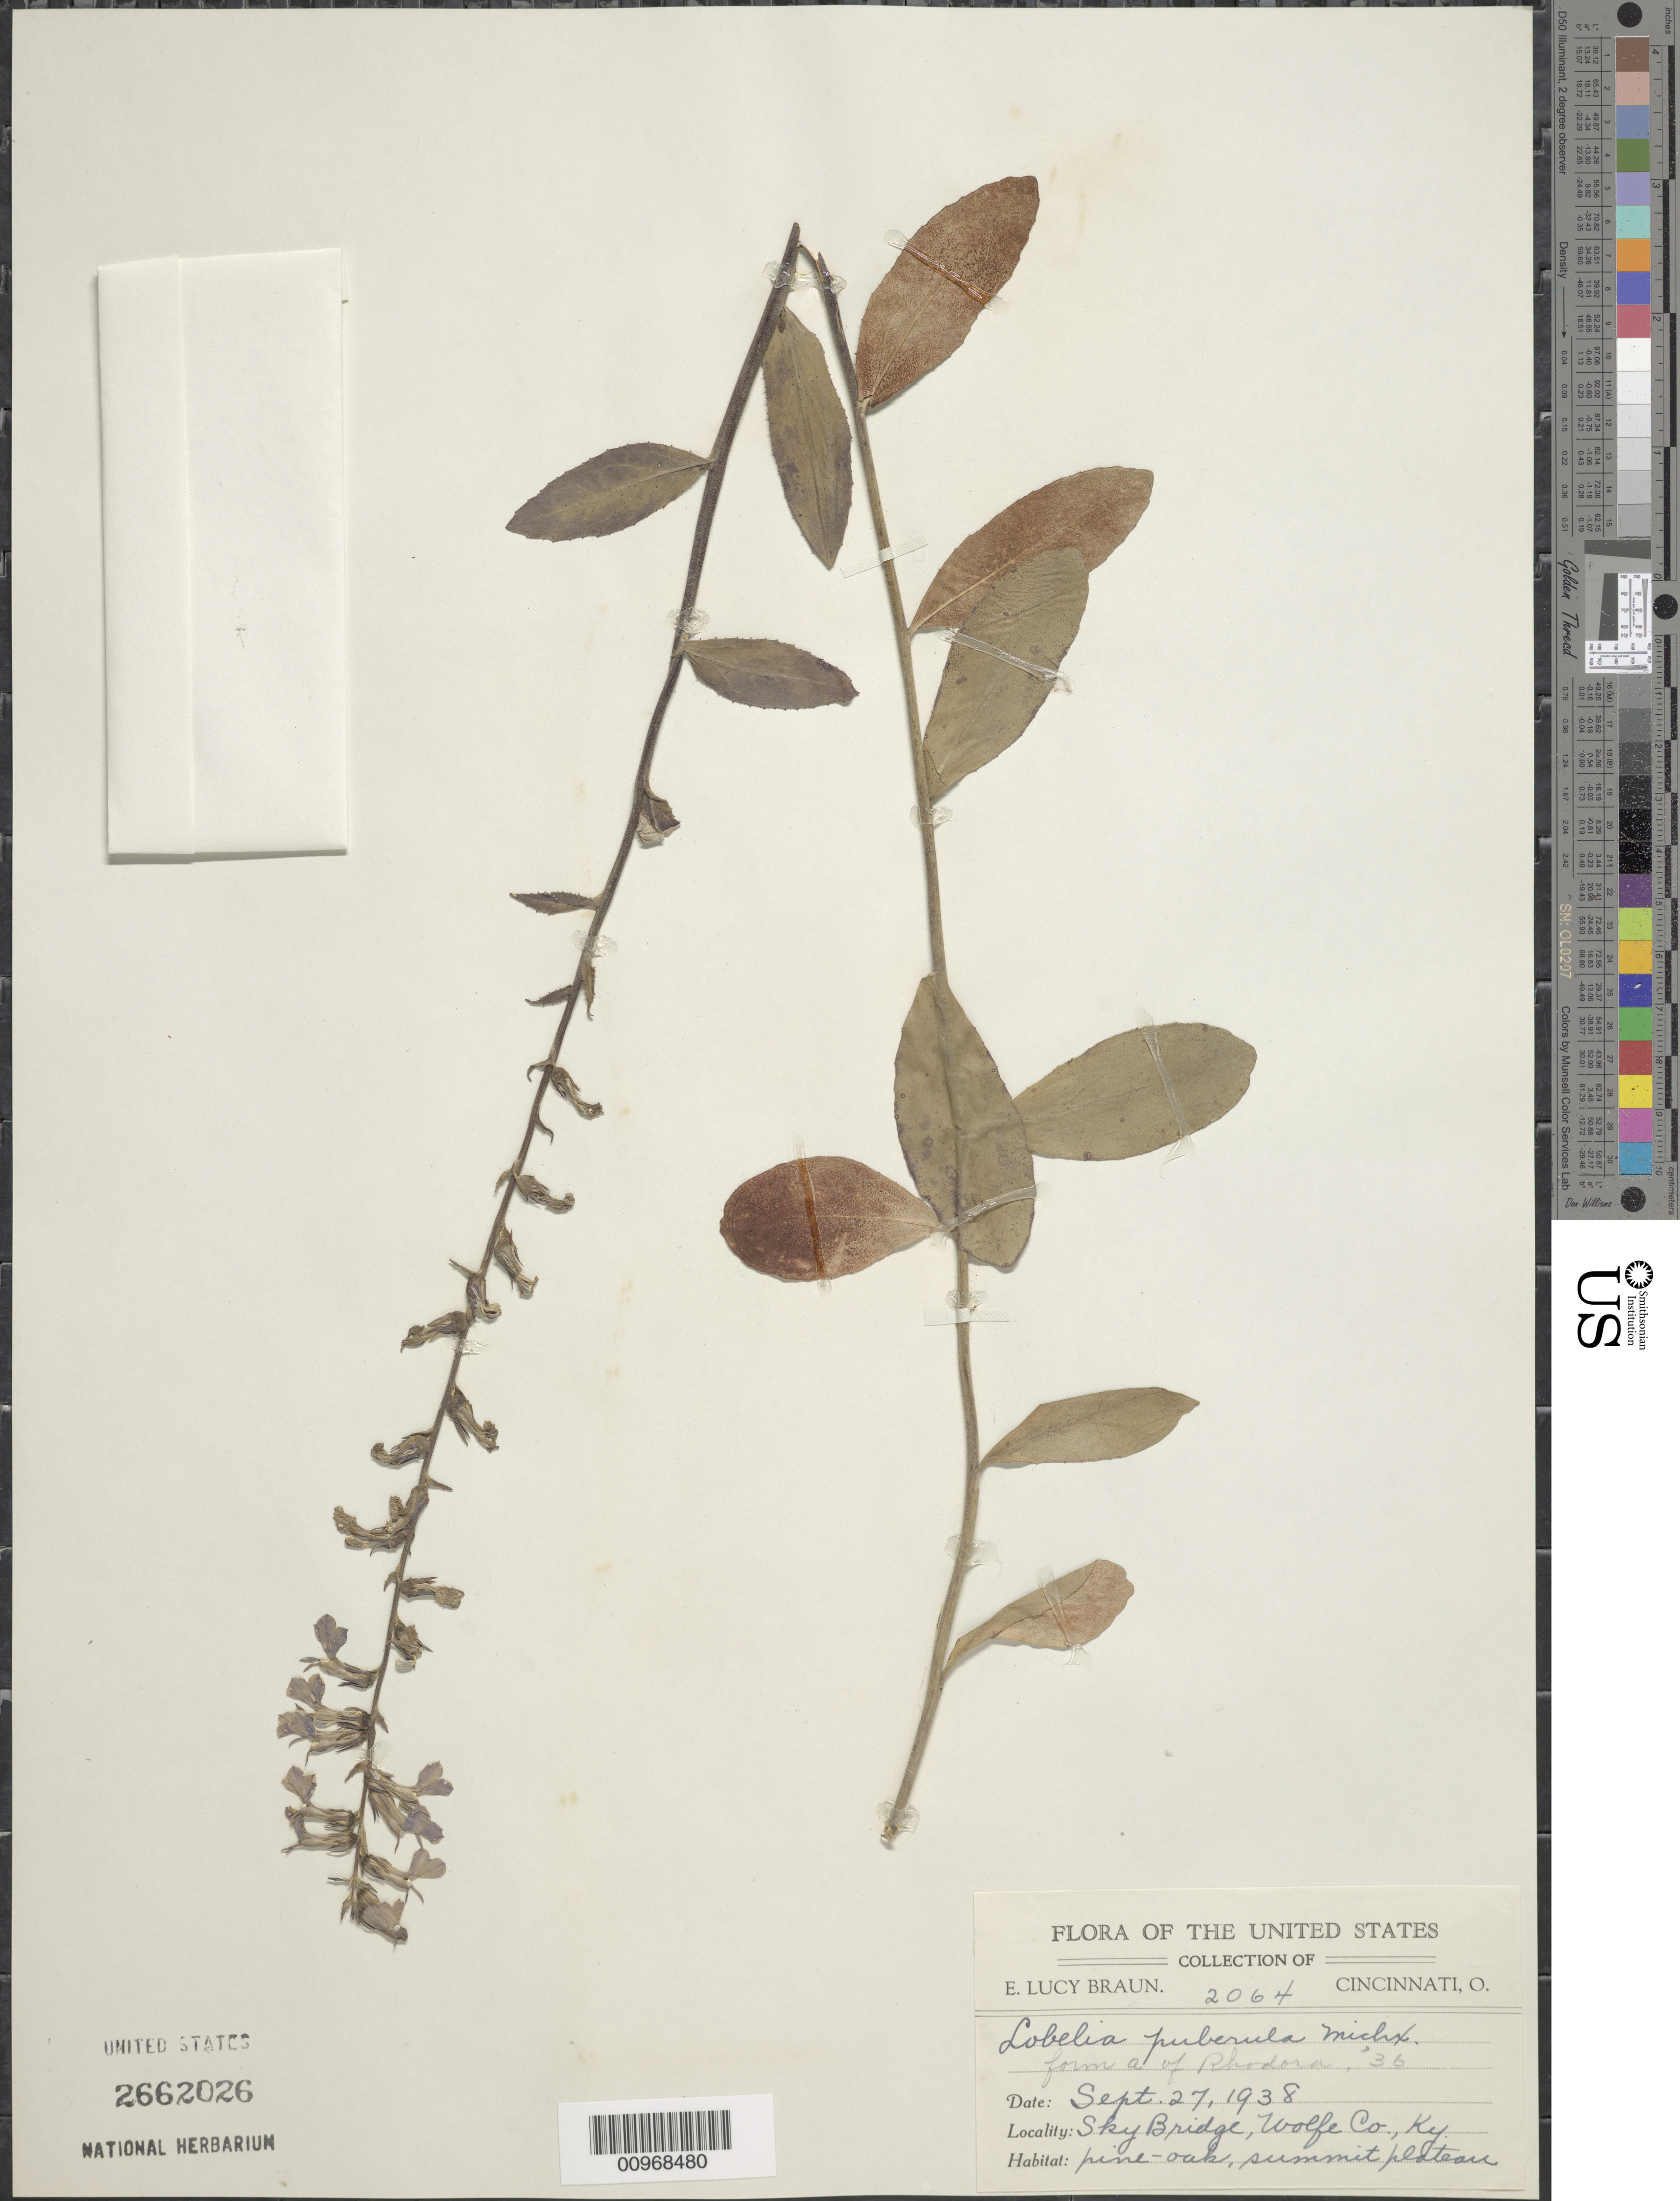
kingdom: Plantae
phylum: Tracheophyta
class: Magnoliopsida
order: Asterales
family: Campanulaceae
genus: Lobelia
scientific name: Lobelia puberula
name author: Michx.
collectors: E. L. Braun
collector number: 2064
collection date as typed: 27 Sep 1938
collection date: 1938-09-27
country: United States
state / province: Kentucky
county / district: Wolfe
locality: Sky Bridge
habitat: pine-oak summit plateau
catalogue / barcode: US 2662026